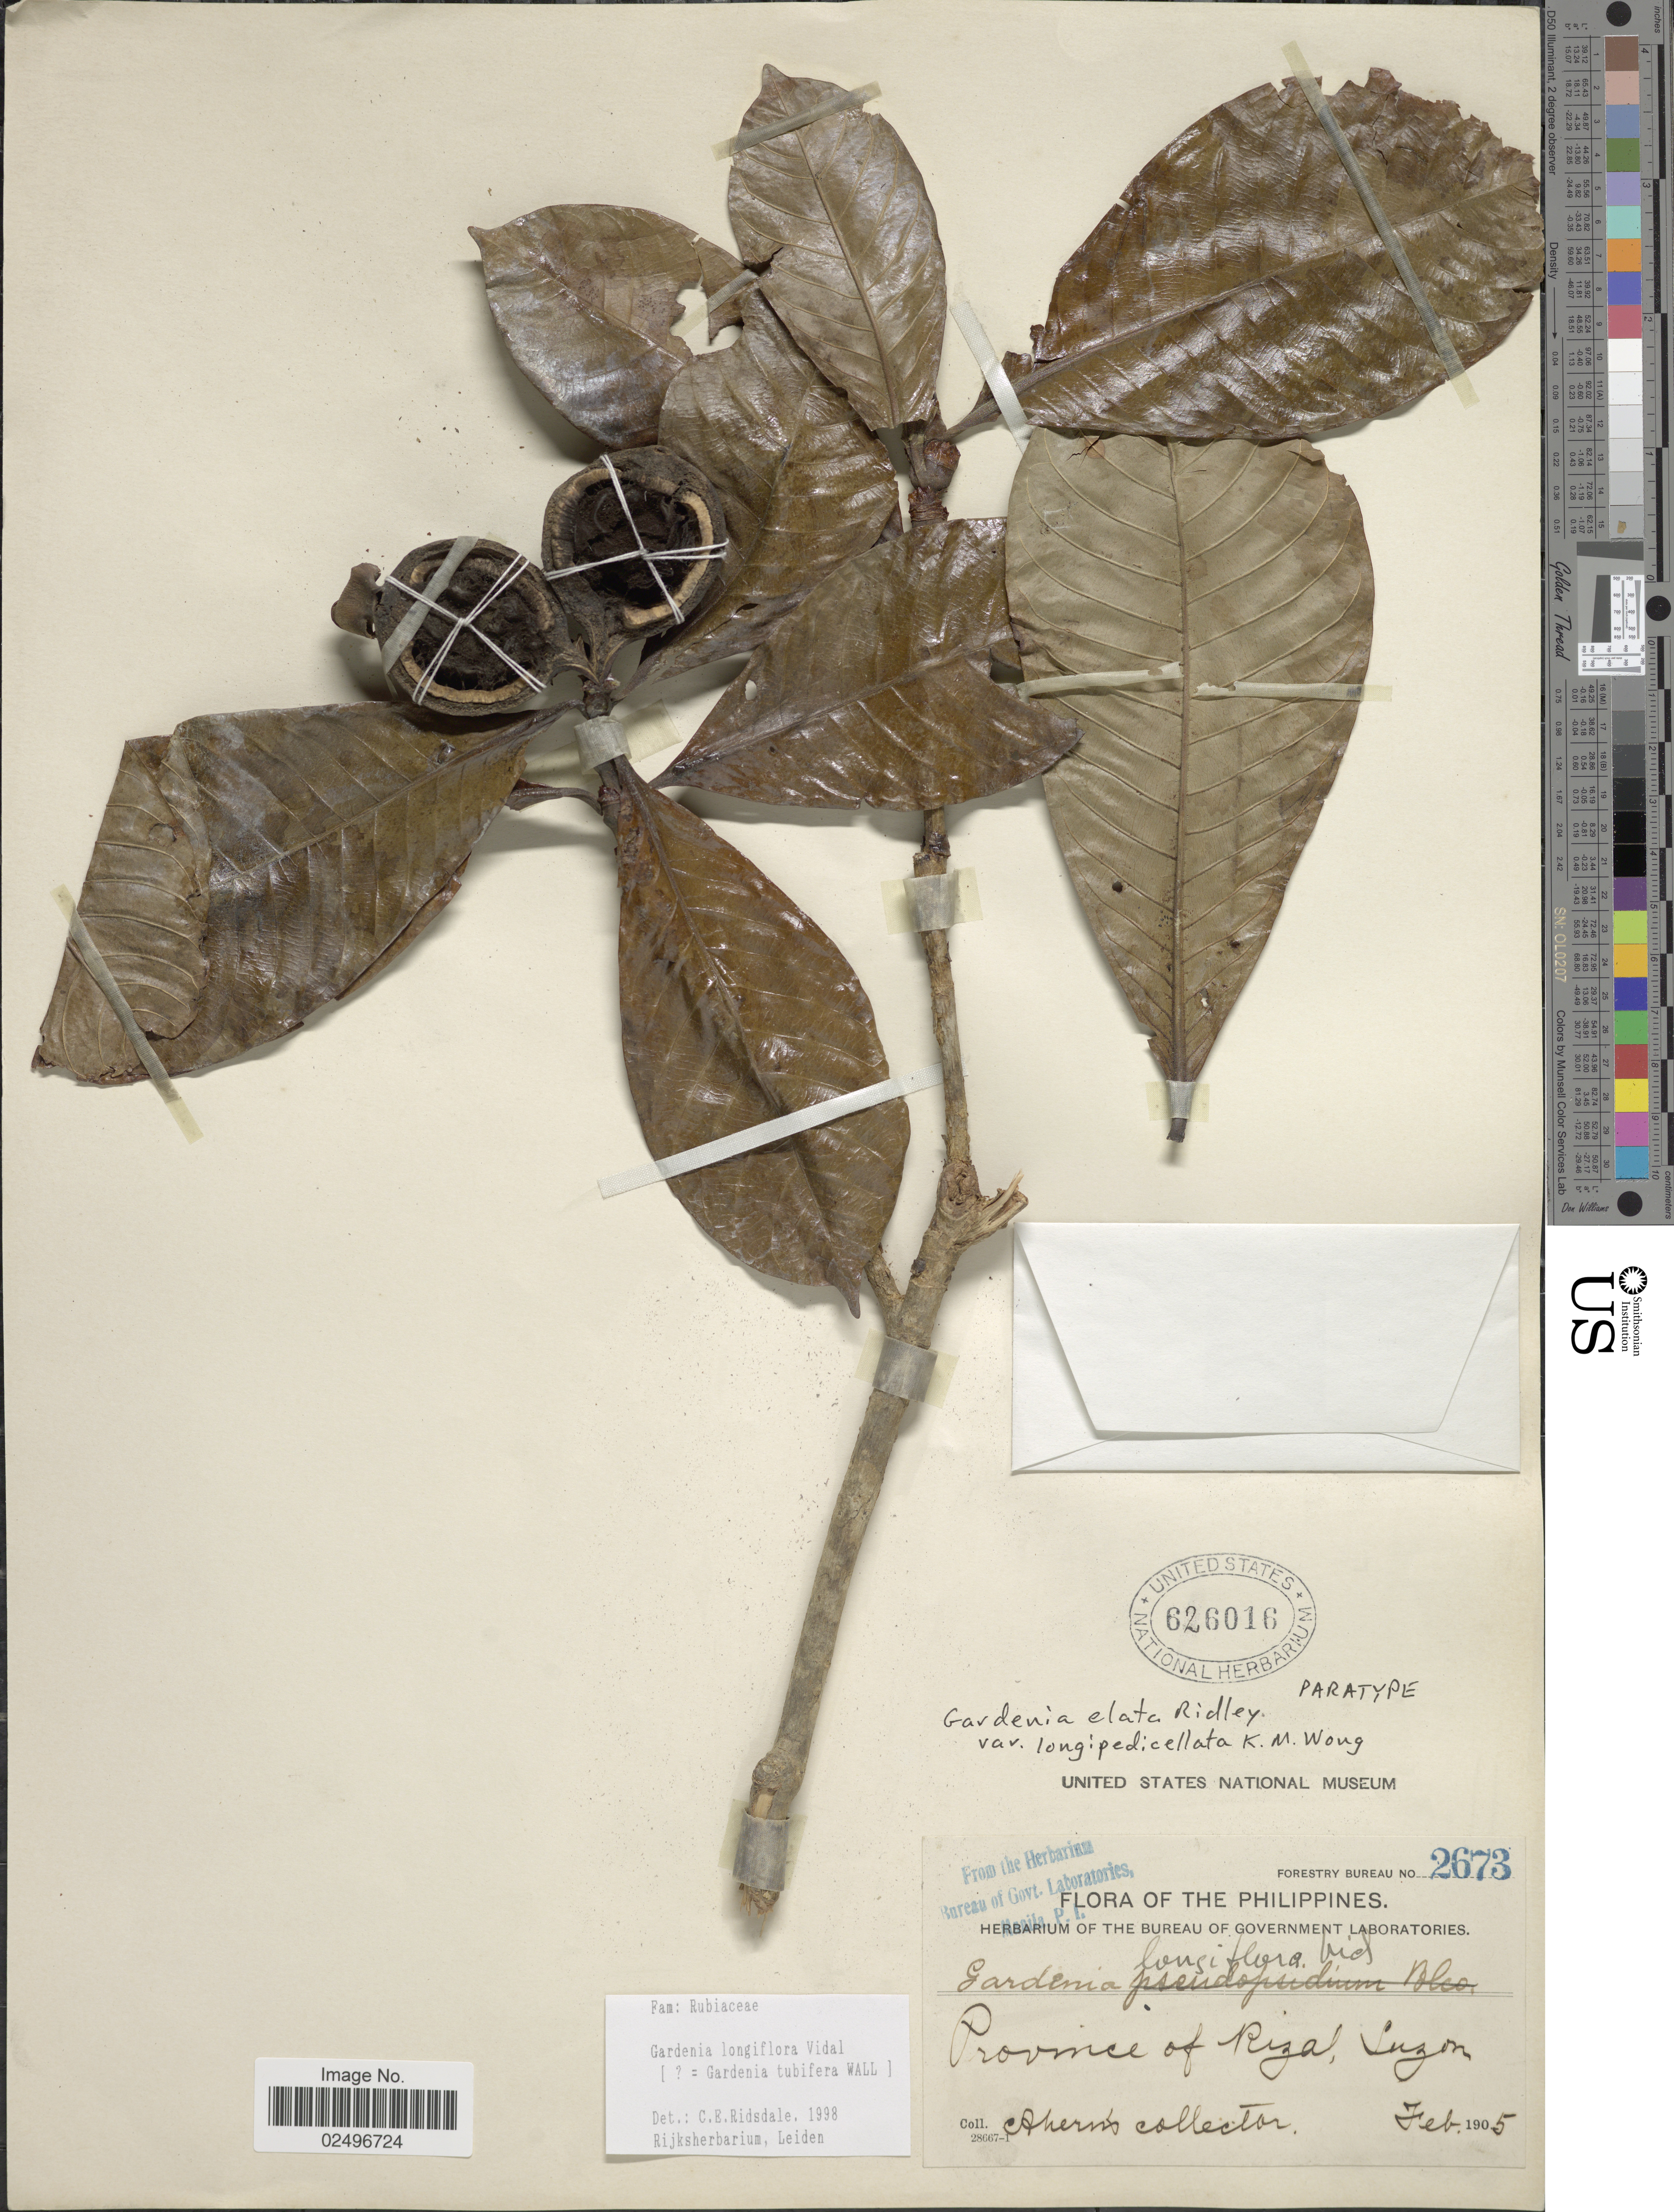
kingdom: Plantae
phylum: Tracheophyta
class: Magnoliopsida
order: Gentianales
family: Rubiaceae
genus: Gardenia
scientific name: Gardenia elata var. longipedicellata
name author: K.M. Wong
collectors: Ahern's collector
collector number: Forestry Bureau 2673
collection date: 1905-02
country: Philippines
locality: Province of Rizal, Luzon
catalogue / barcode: US 626016